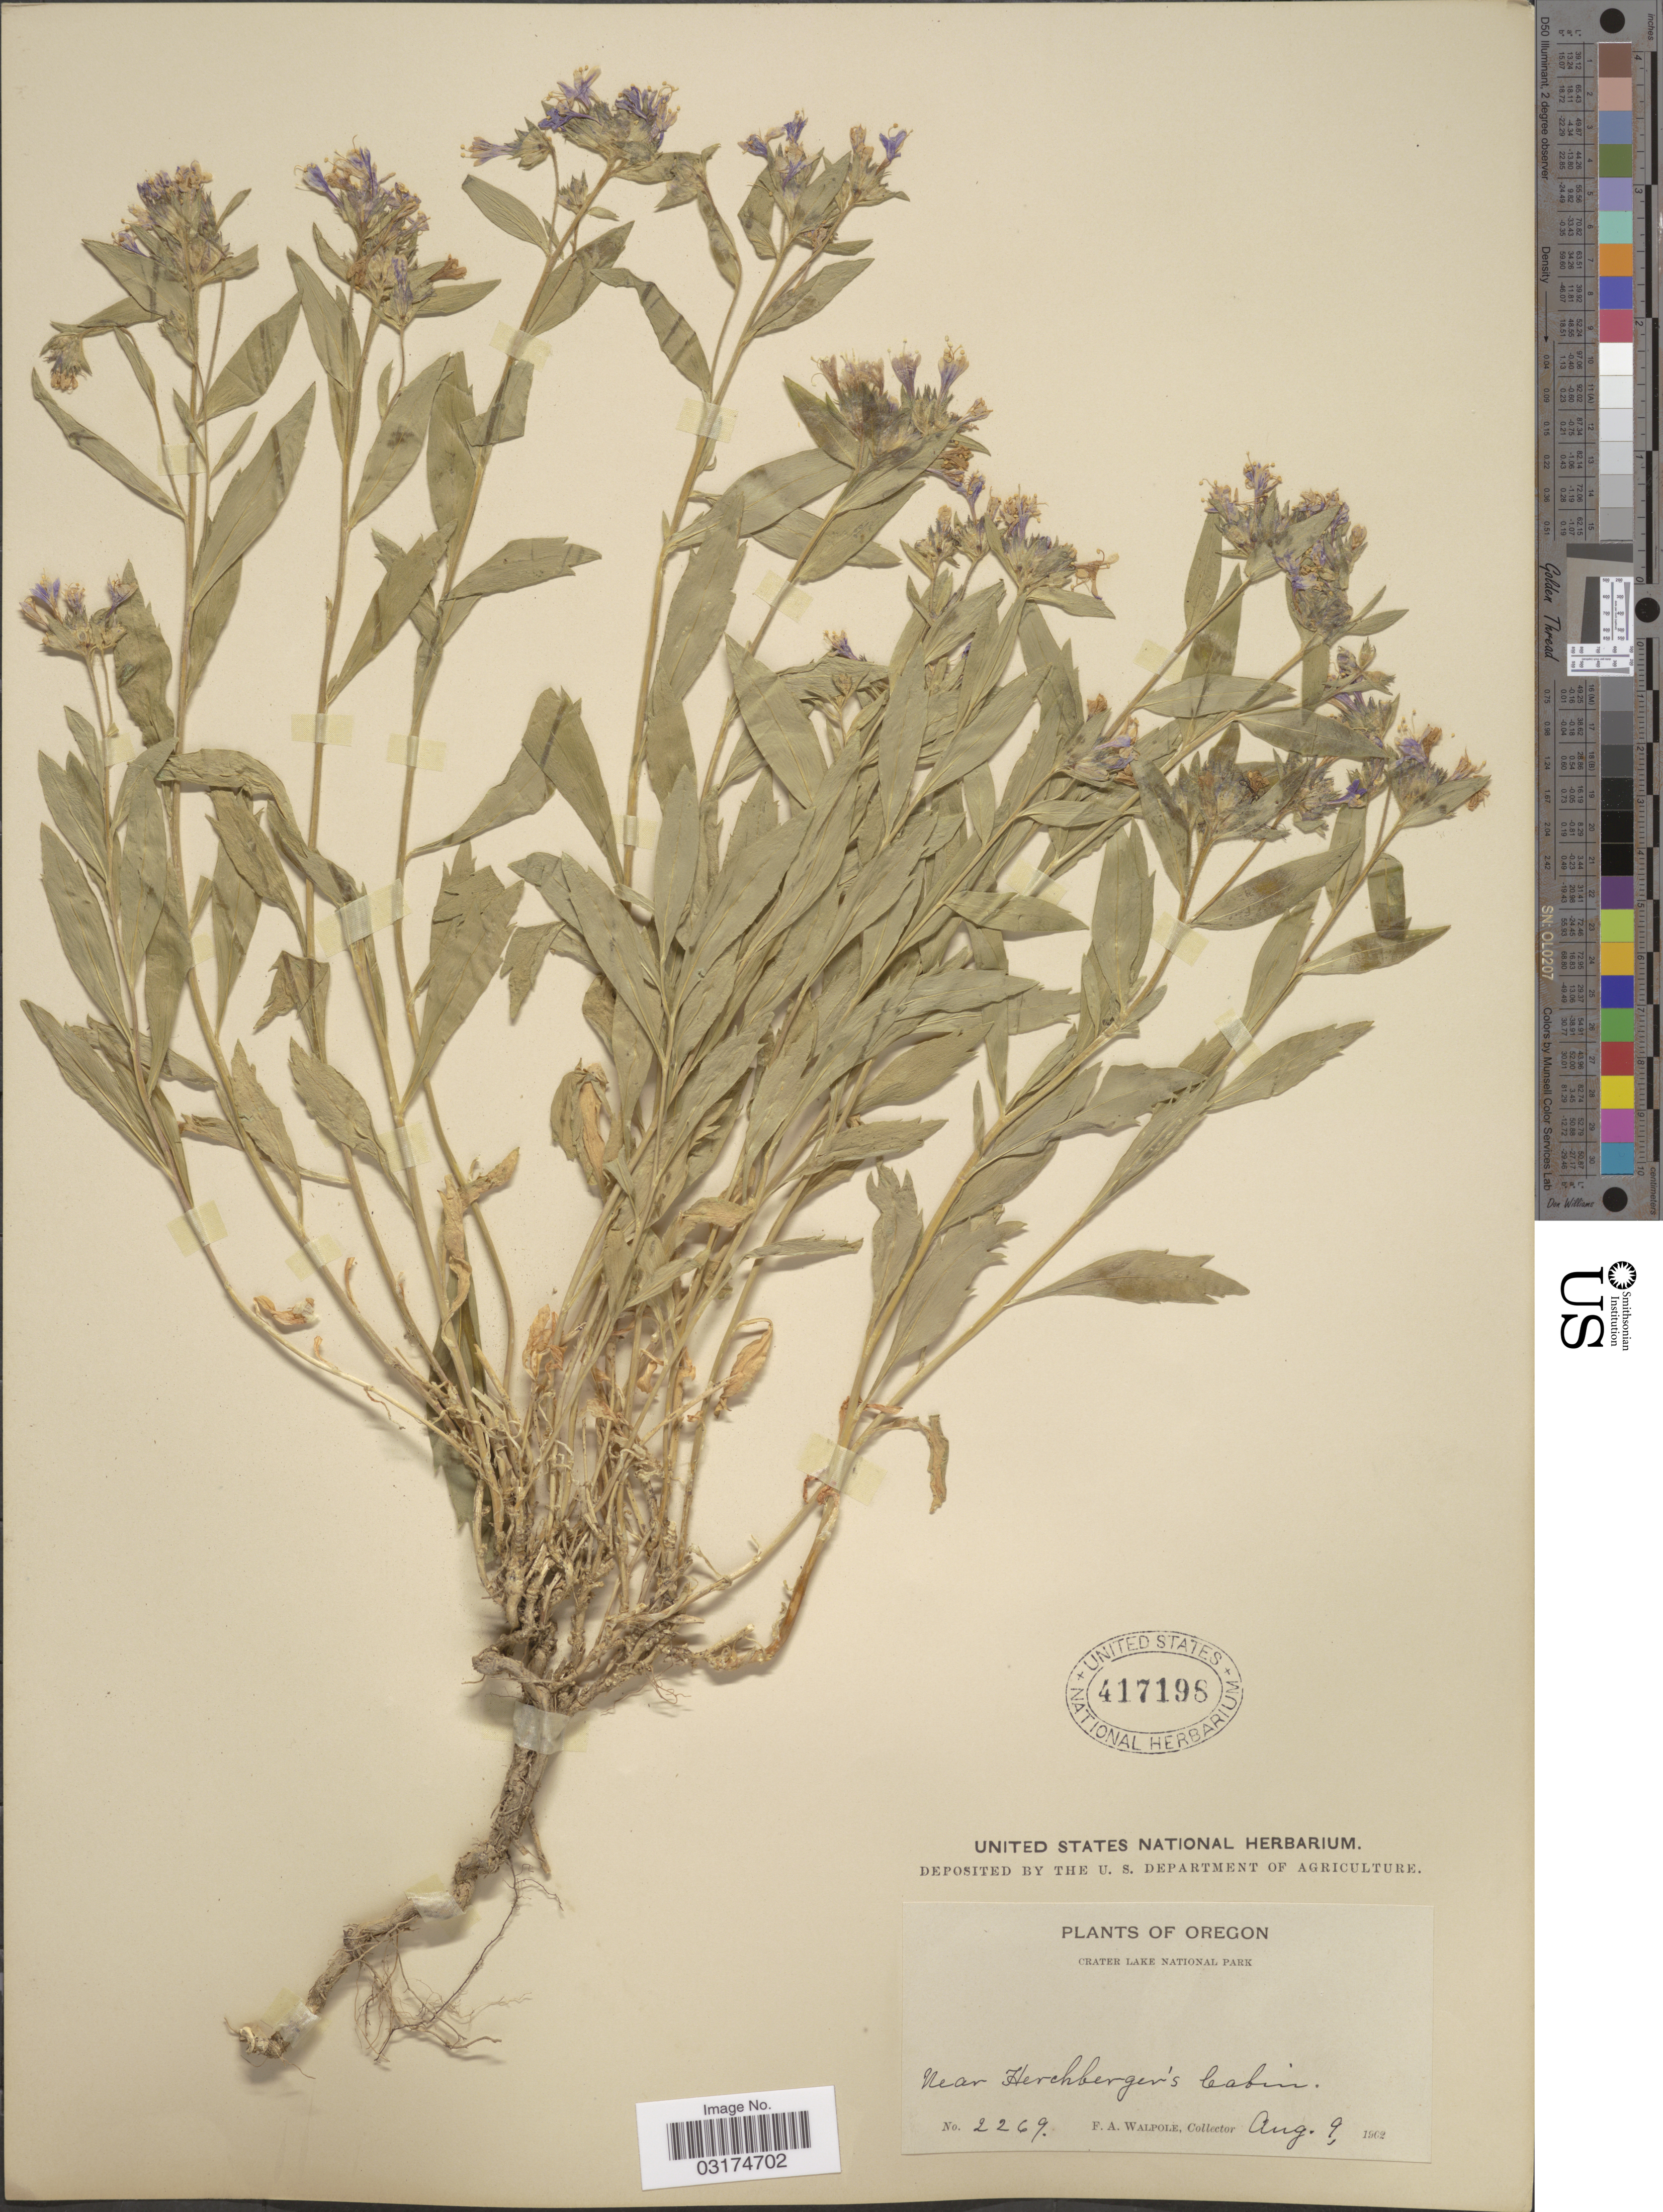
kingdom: Plantae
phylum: Tracheophyta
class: Magnoliopsida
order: Ericales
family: Polemoniaceae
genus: Collomia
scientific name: Collomia mazama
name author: Coville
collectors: F. Walpole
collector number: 2269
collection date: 1902-08-09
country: United States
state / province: Oregon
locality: Crater Lake National Park. Near Herchberger's Cabin.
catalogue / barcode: US 417198